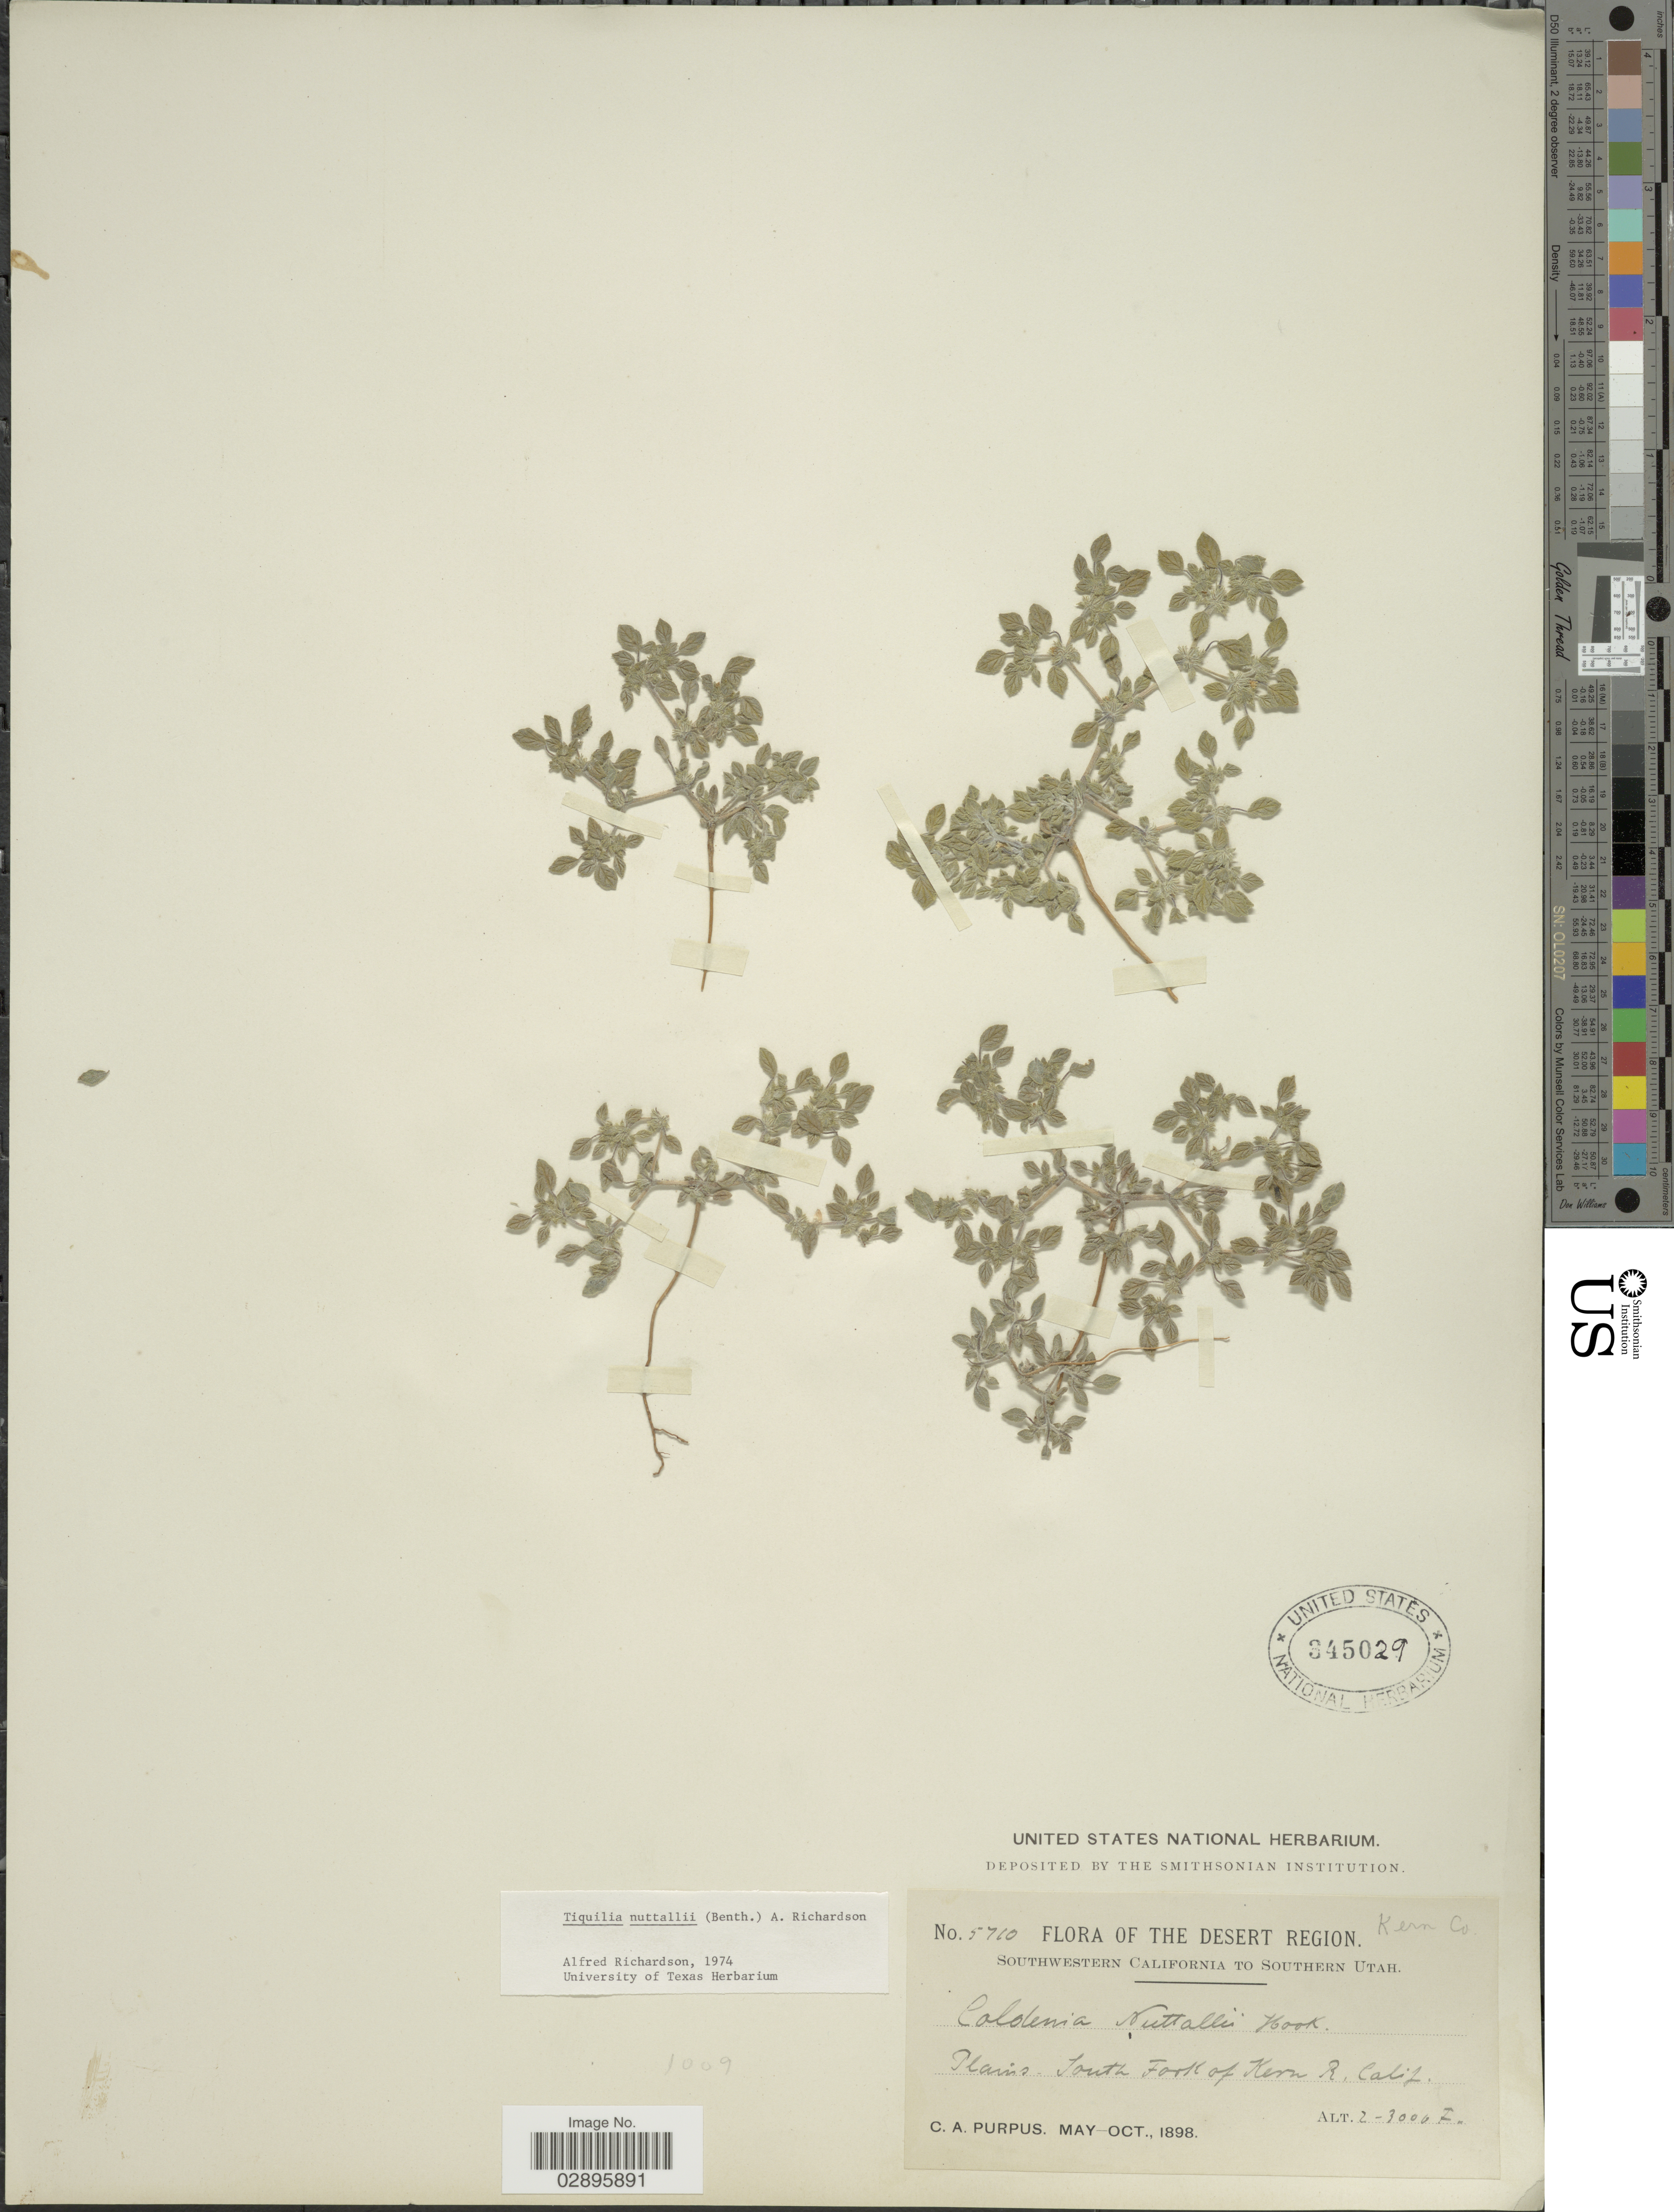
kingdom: Plantae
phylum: Tracheophyta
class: Magnoliopsida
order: Boraginales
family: Ehretiaceae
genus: Tiquilia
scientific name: Tiquilia nuttallii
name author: (Hook.) A.T. Richardson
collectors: C. A. Purpus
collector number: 5710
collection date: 1898-05/1898-10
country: United States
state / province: California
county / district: Kern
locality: The Desert Region. Kern Co. Plains. South Fork of Kern R. Calif.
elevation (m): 61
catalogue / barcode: US 345029